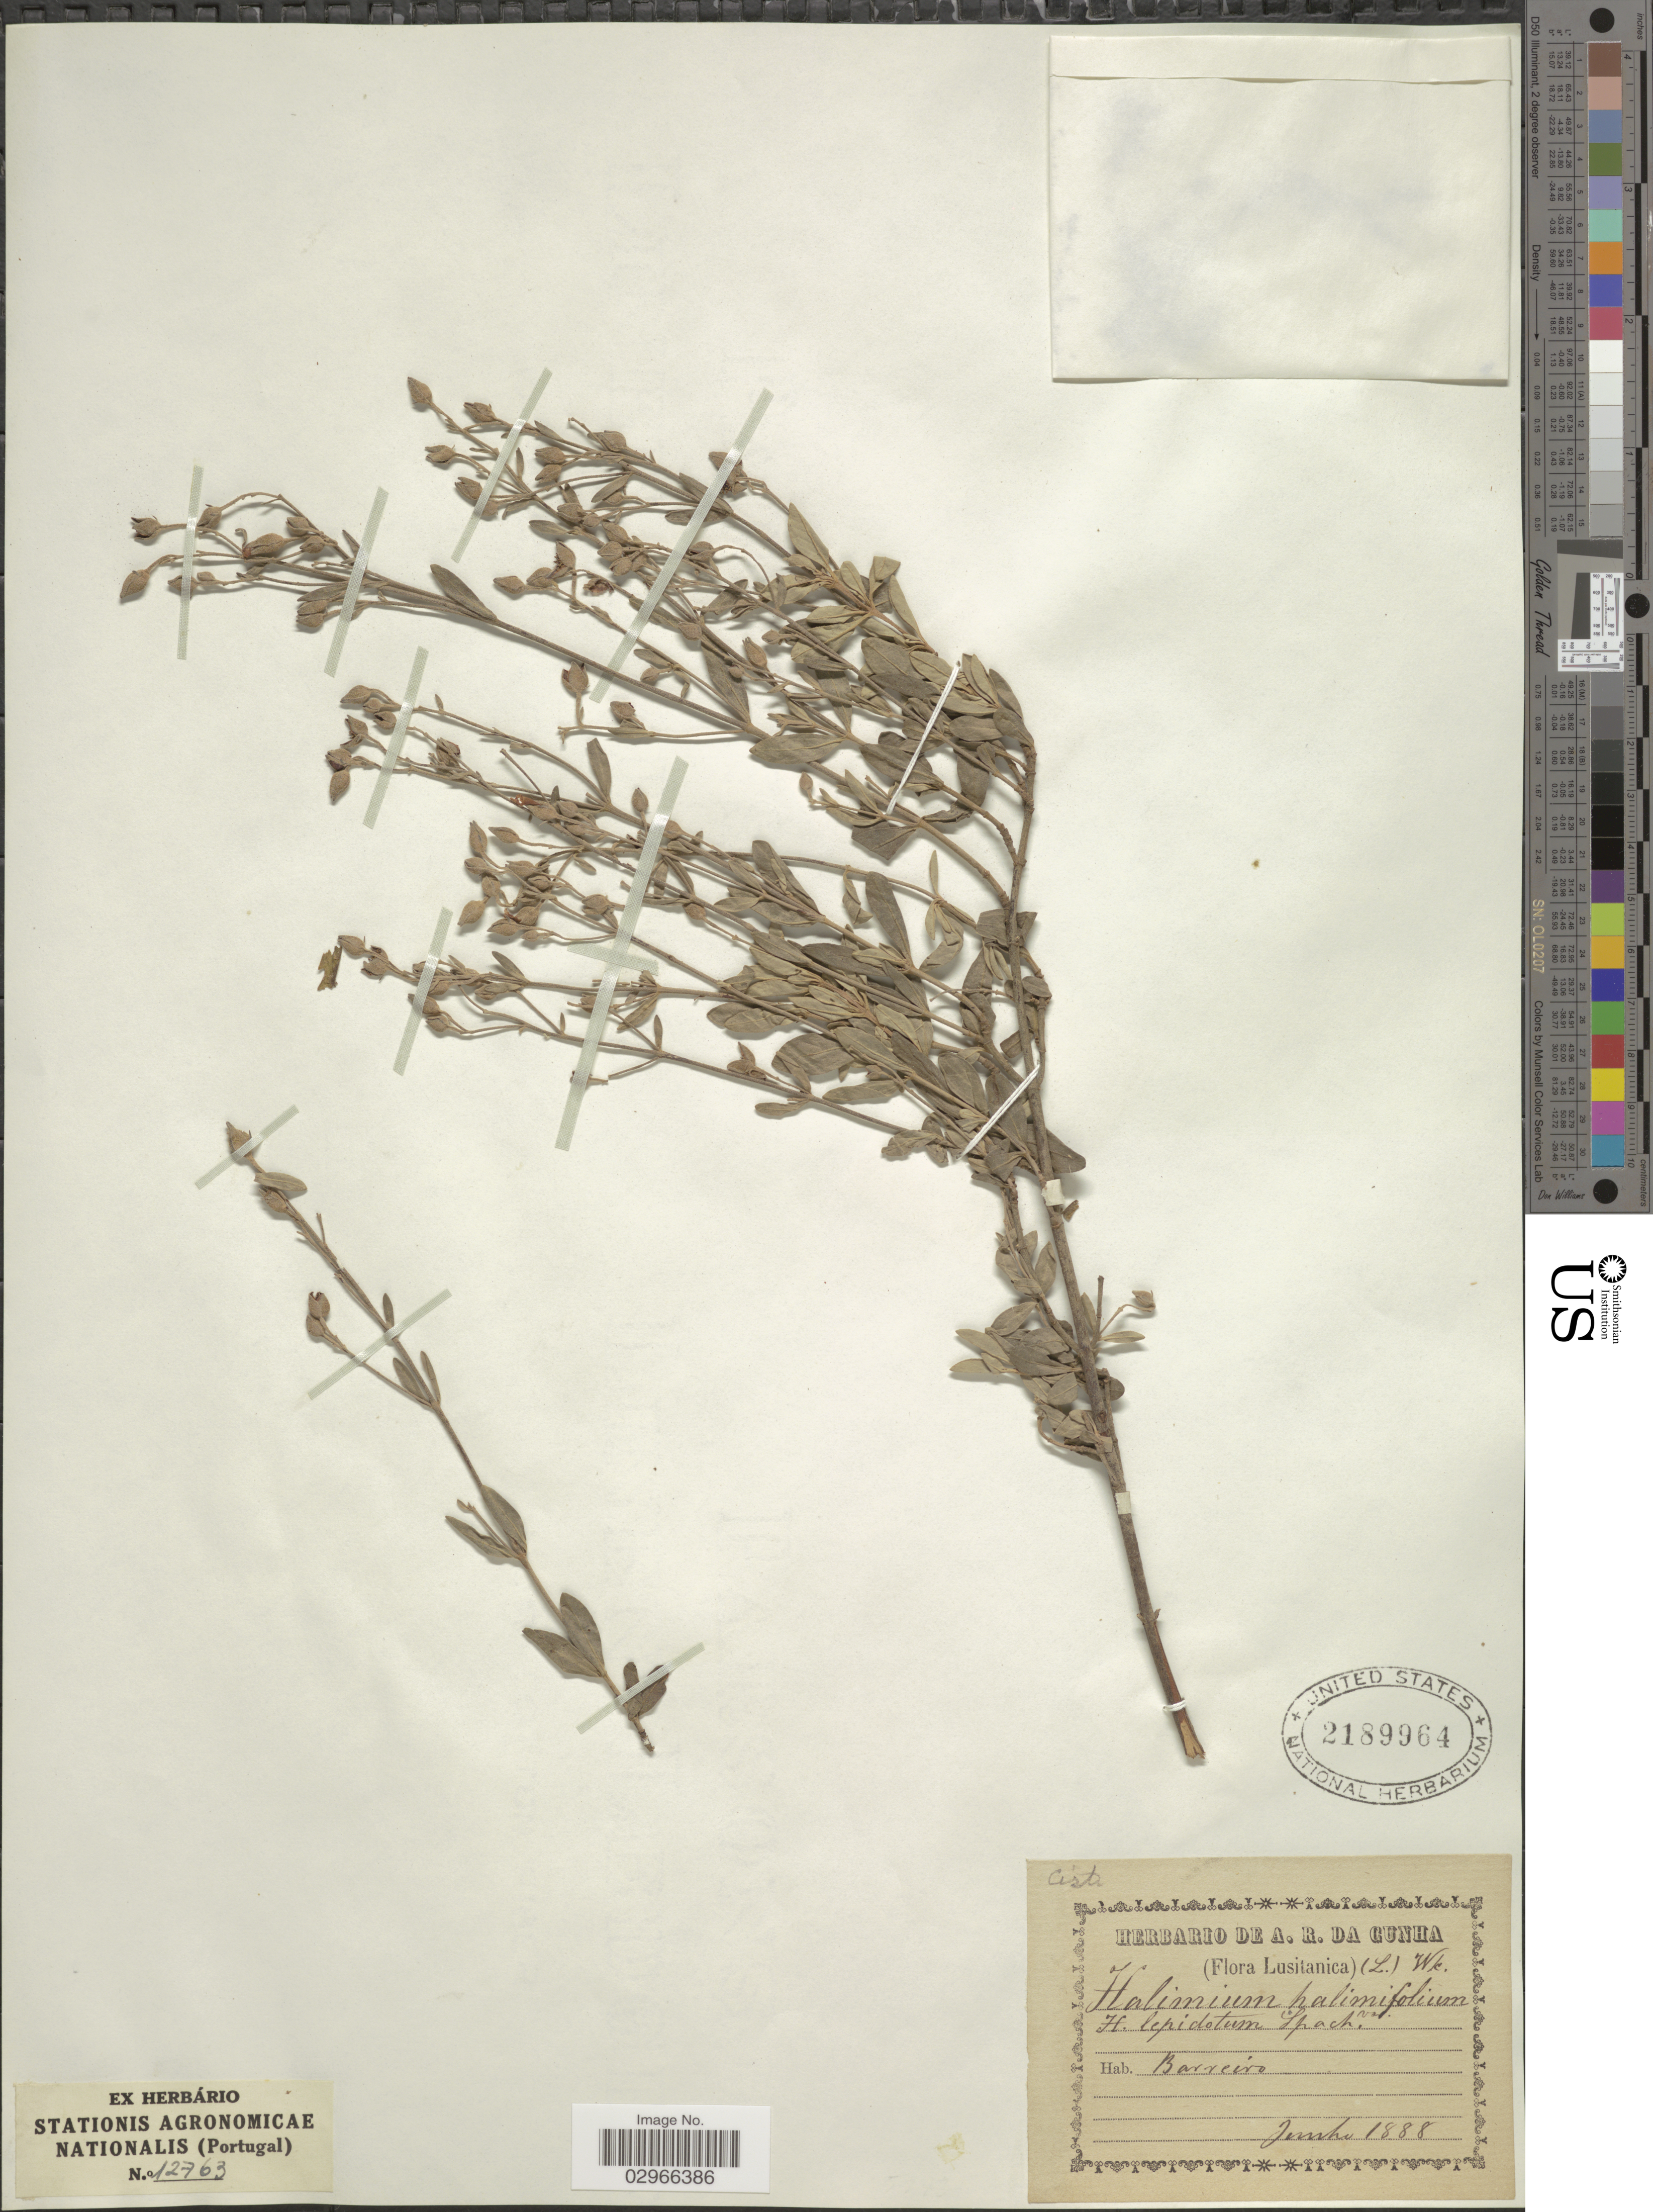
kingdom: Plantae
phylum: Tracheophyta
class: Magnoliopsida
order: Malvales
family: Cistaceae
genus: Halimium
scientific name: Halimium halimifolium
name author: (L.) Willk.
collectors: Ex herb. de A. R. Da Cunha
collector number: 12763?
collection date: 1888-06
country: Portugal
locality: Lusitanica. Barreiro.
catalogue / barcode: US 2189964